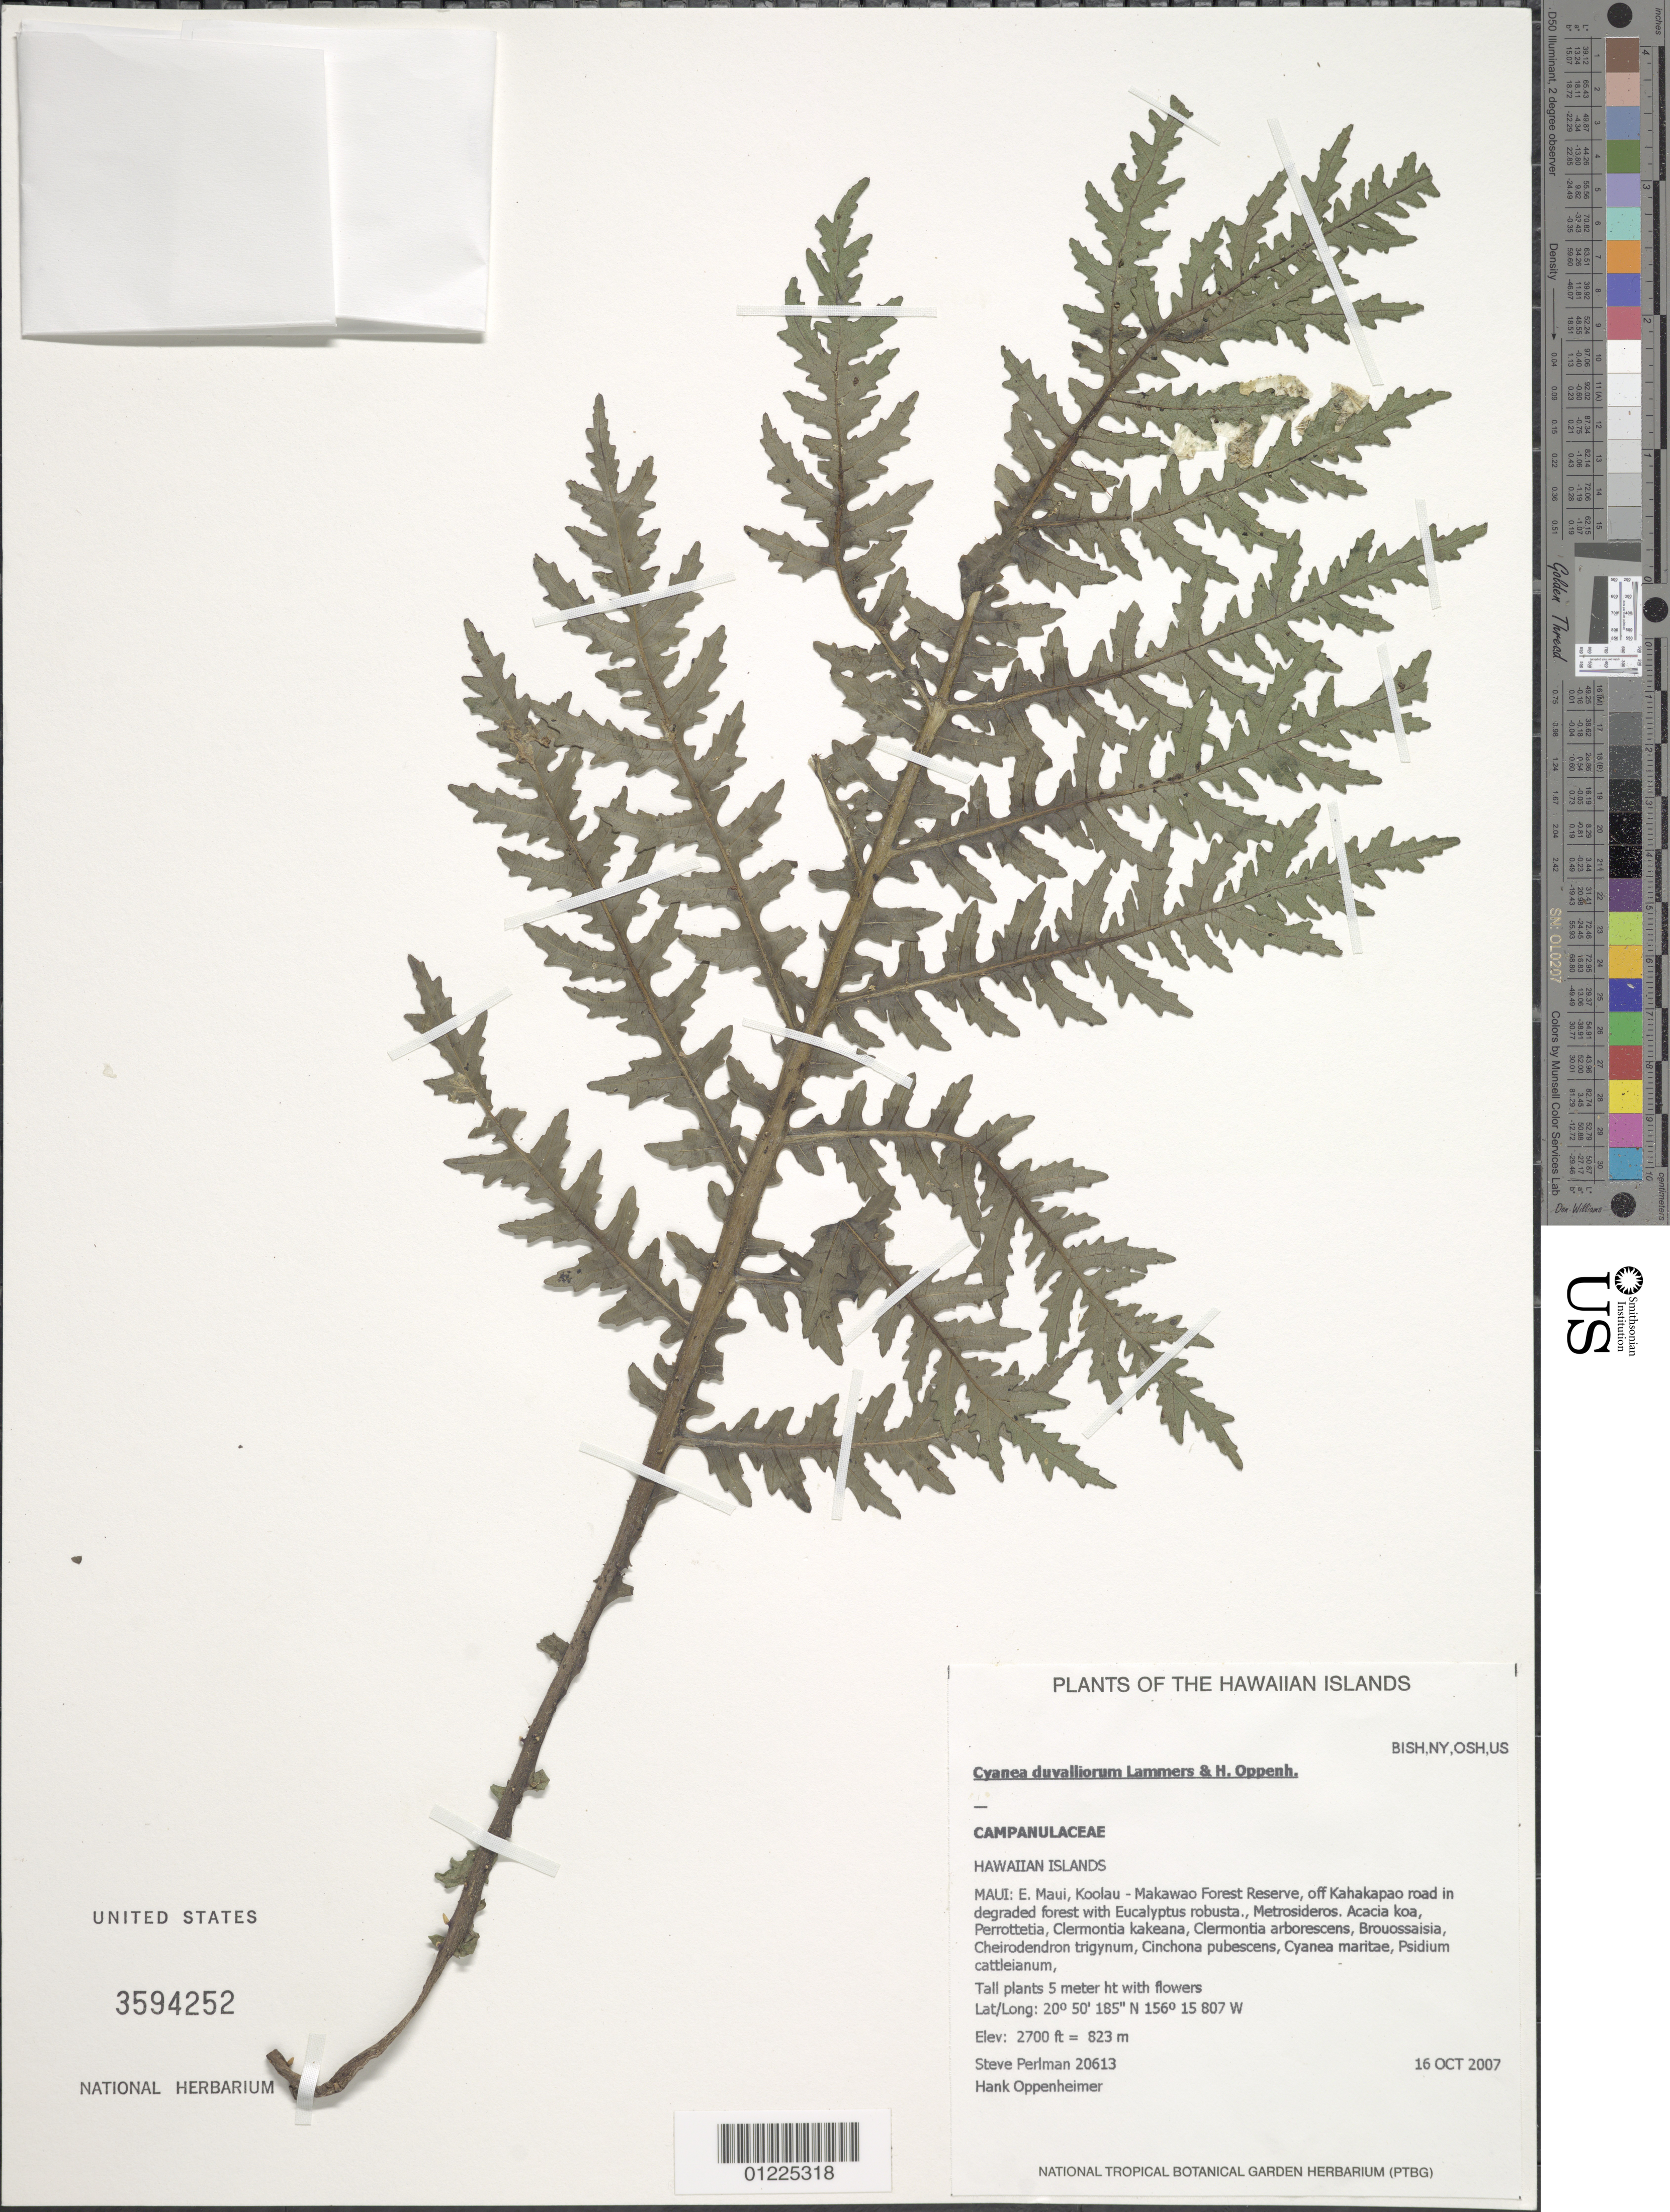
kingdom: Plantae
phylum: Tracheophyta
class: Magnoliopsida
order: Asterales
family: Campanulaceae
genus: Cyanea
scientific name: Cyanea duvalliorum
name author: Lammers & H. Oppenh.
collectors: S. P. Perlman & H. Oppenheimer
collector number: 20613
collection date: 2007-10-10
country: United States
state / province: Hawaii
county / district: Maui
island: Maui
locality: E. Maui, Koolau- Makawao Forest Reserve, off Kahakapao road.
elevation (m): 823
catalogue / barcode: US 3594252